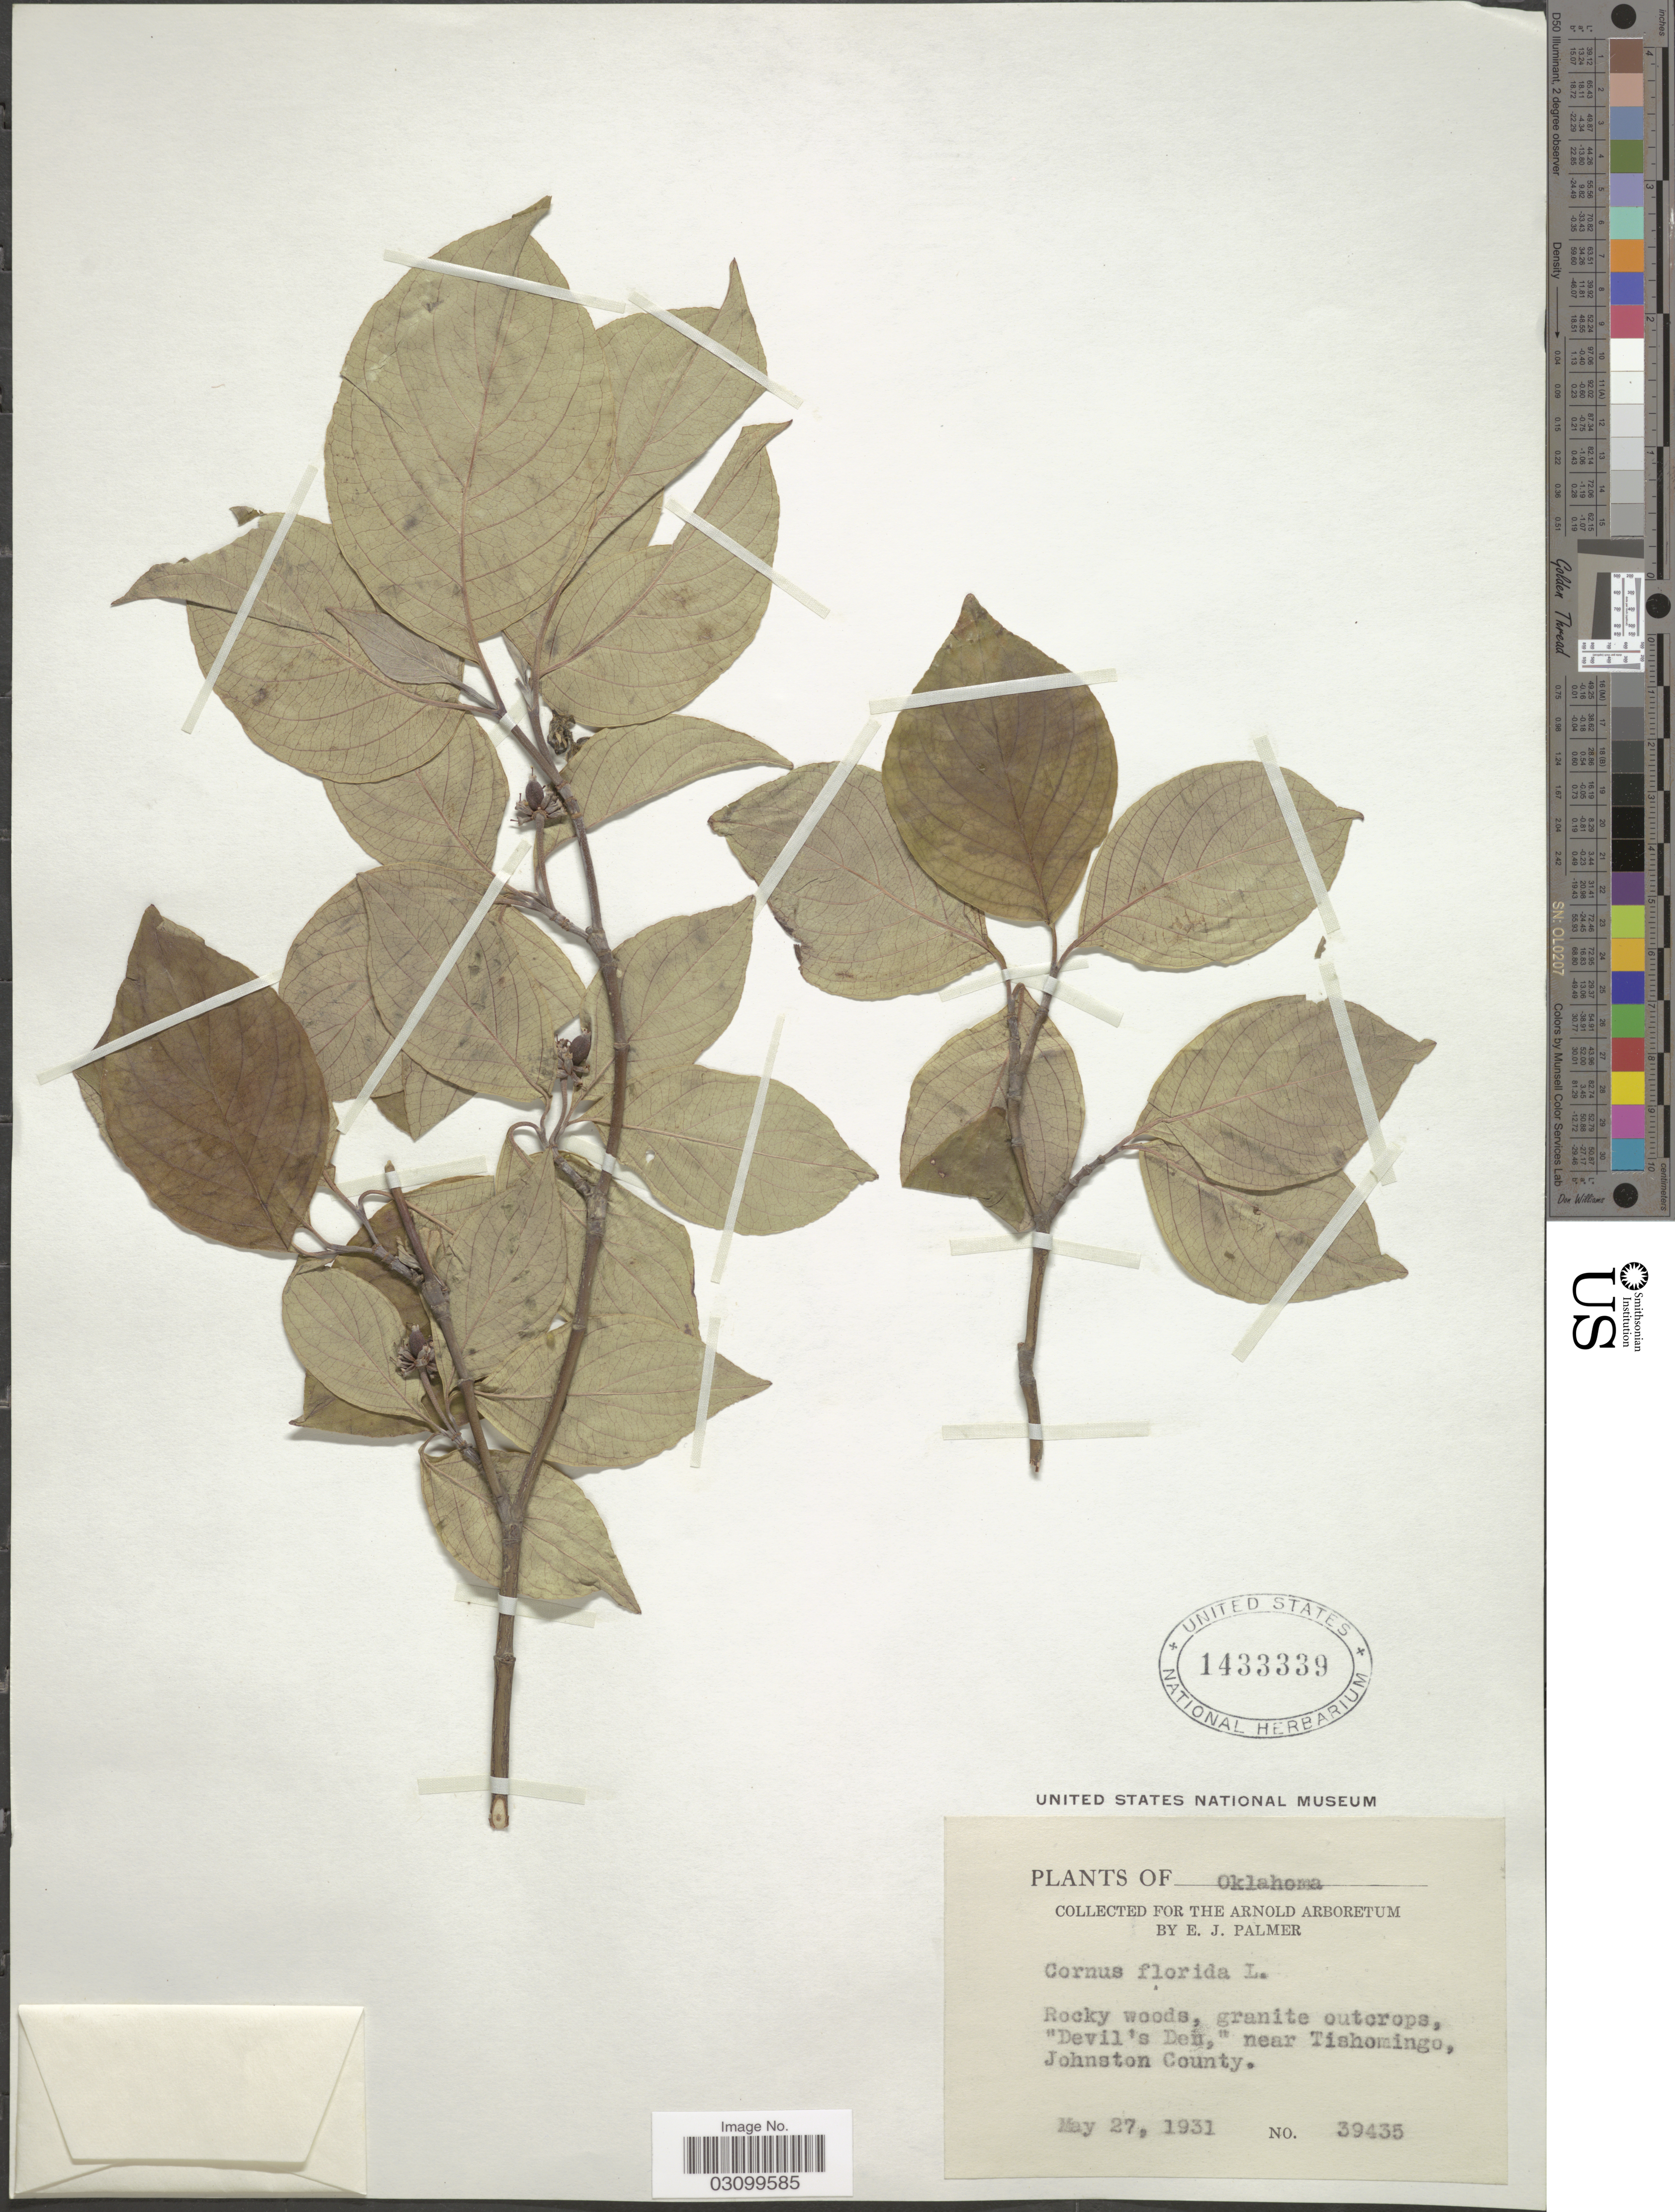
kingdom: Plantae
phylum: Tracheophyta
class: Magnoliopsida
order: Cornales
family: Cornaceae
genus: Cornus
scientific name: Cornus florida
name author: L.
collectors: E. J. Palmer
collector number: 39435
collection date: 1931-05-27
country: United States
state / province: Oklahoma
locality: Devil's Den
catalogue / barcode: US 1433339